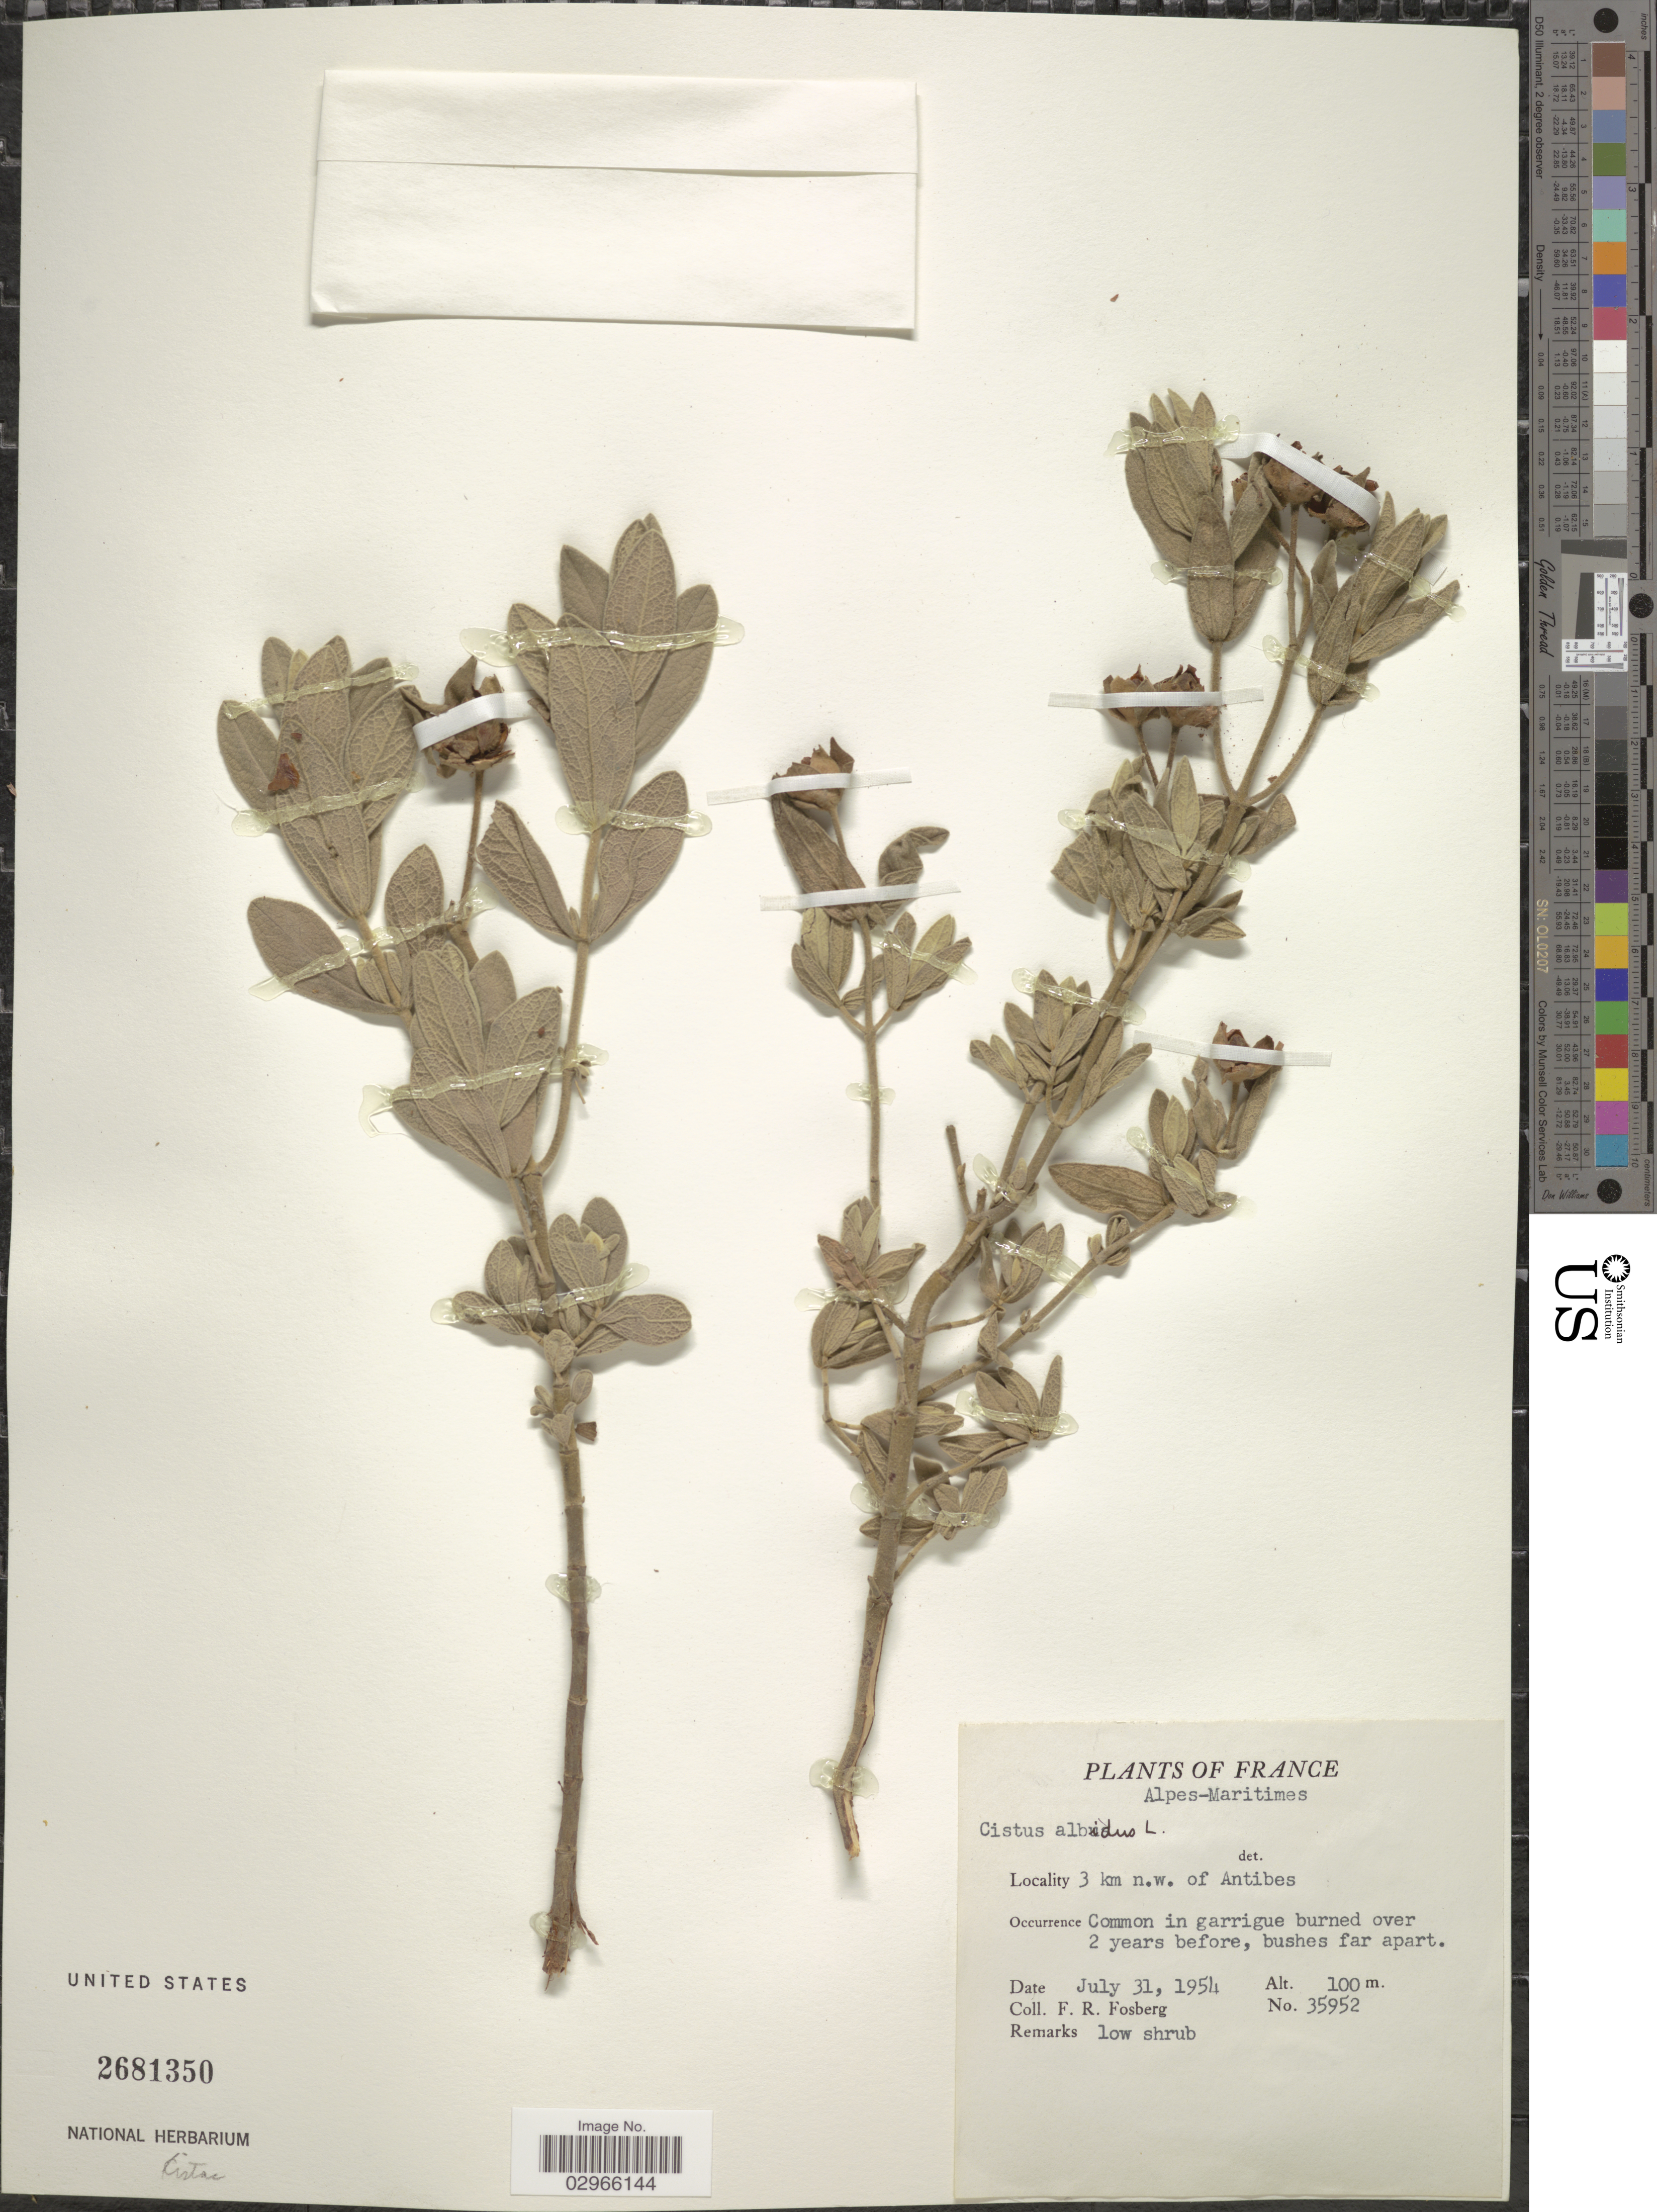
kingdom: Plantae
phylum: Tracheophyta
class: Magnoliopsida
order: Malvales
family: Cistaceae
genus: Cistus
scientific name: Cistus albidus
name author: L.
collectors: F. R. Fosberg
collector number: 35952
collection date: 1954-07-31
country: France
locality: Alpes-Maritimes. 3 km n.w. of Antibes.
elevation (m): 100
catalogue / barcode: US 2681350